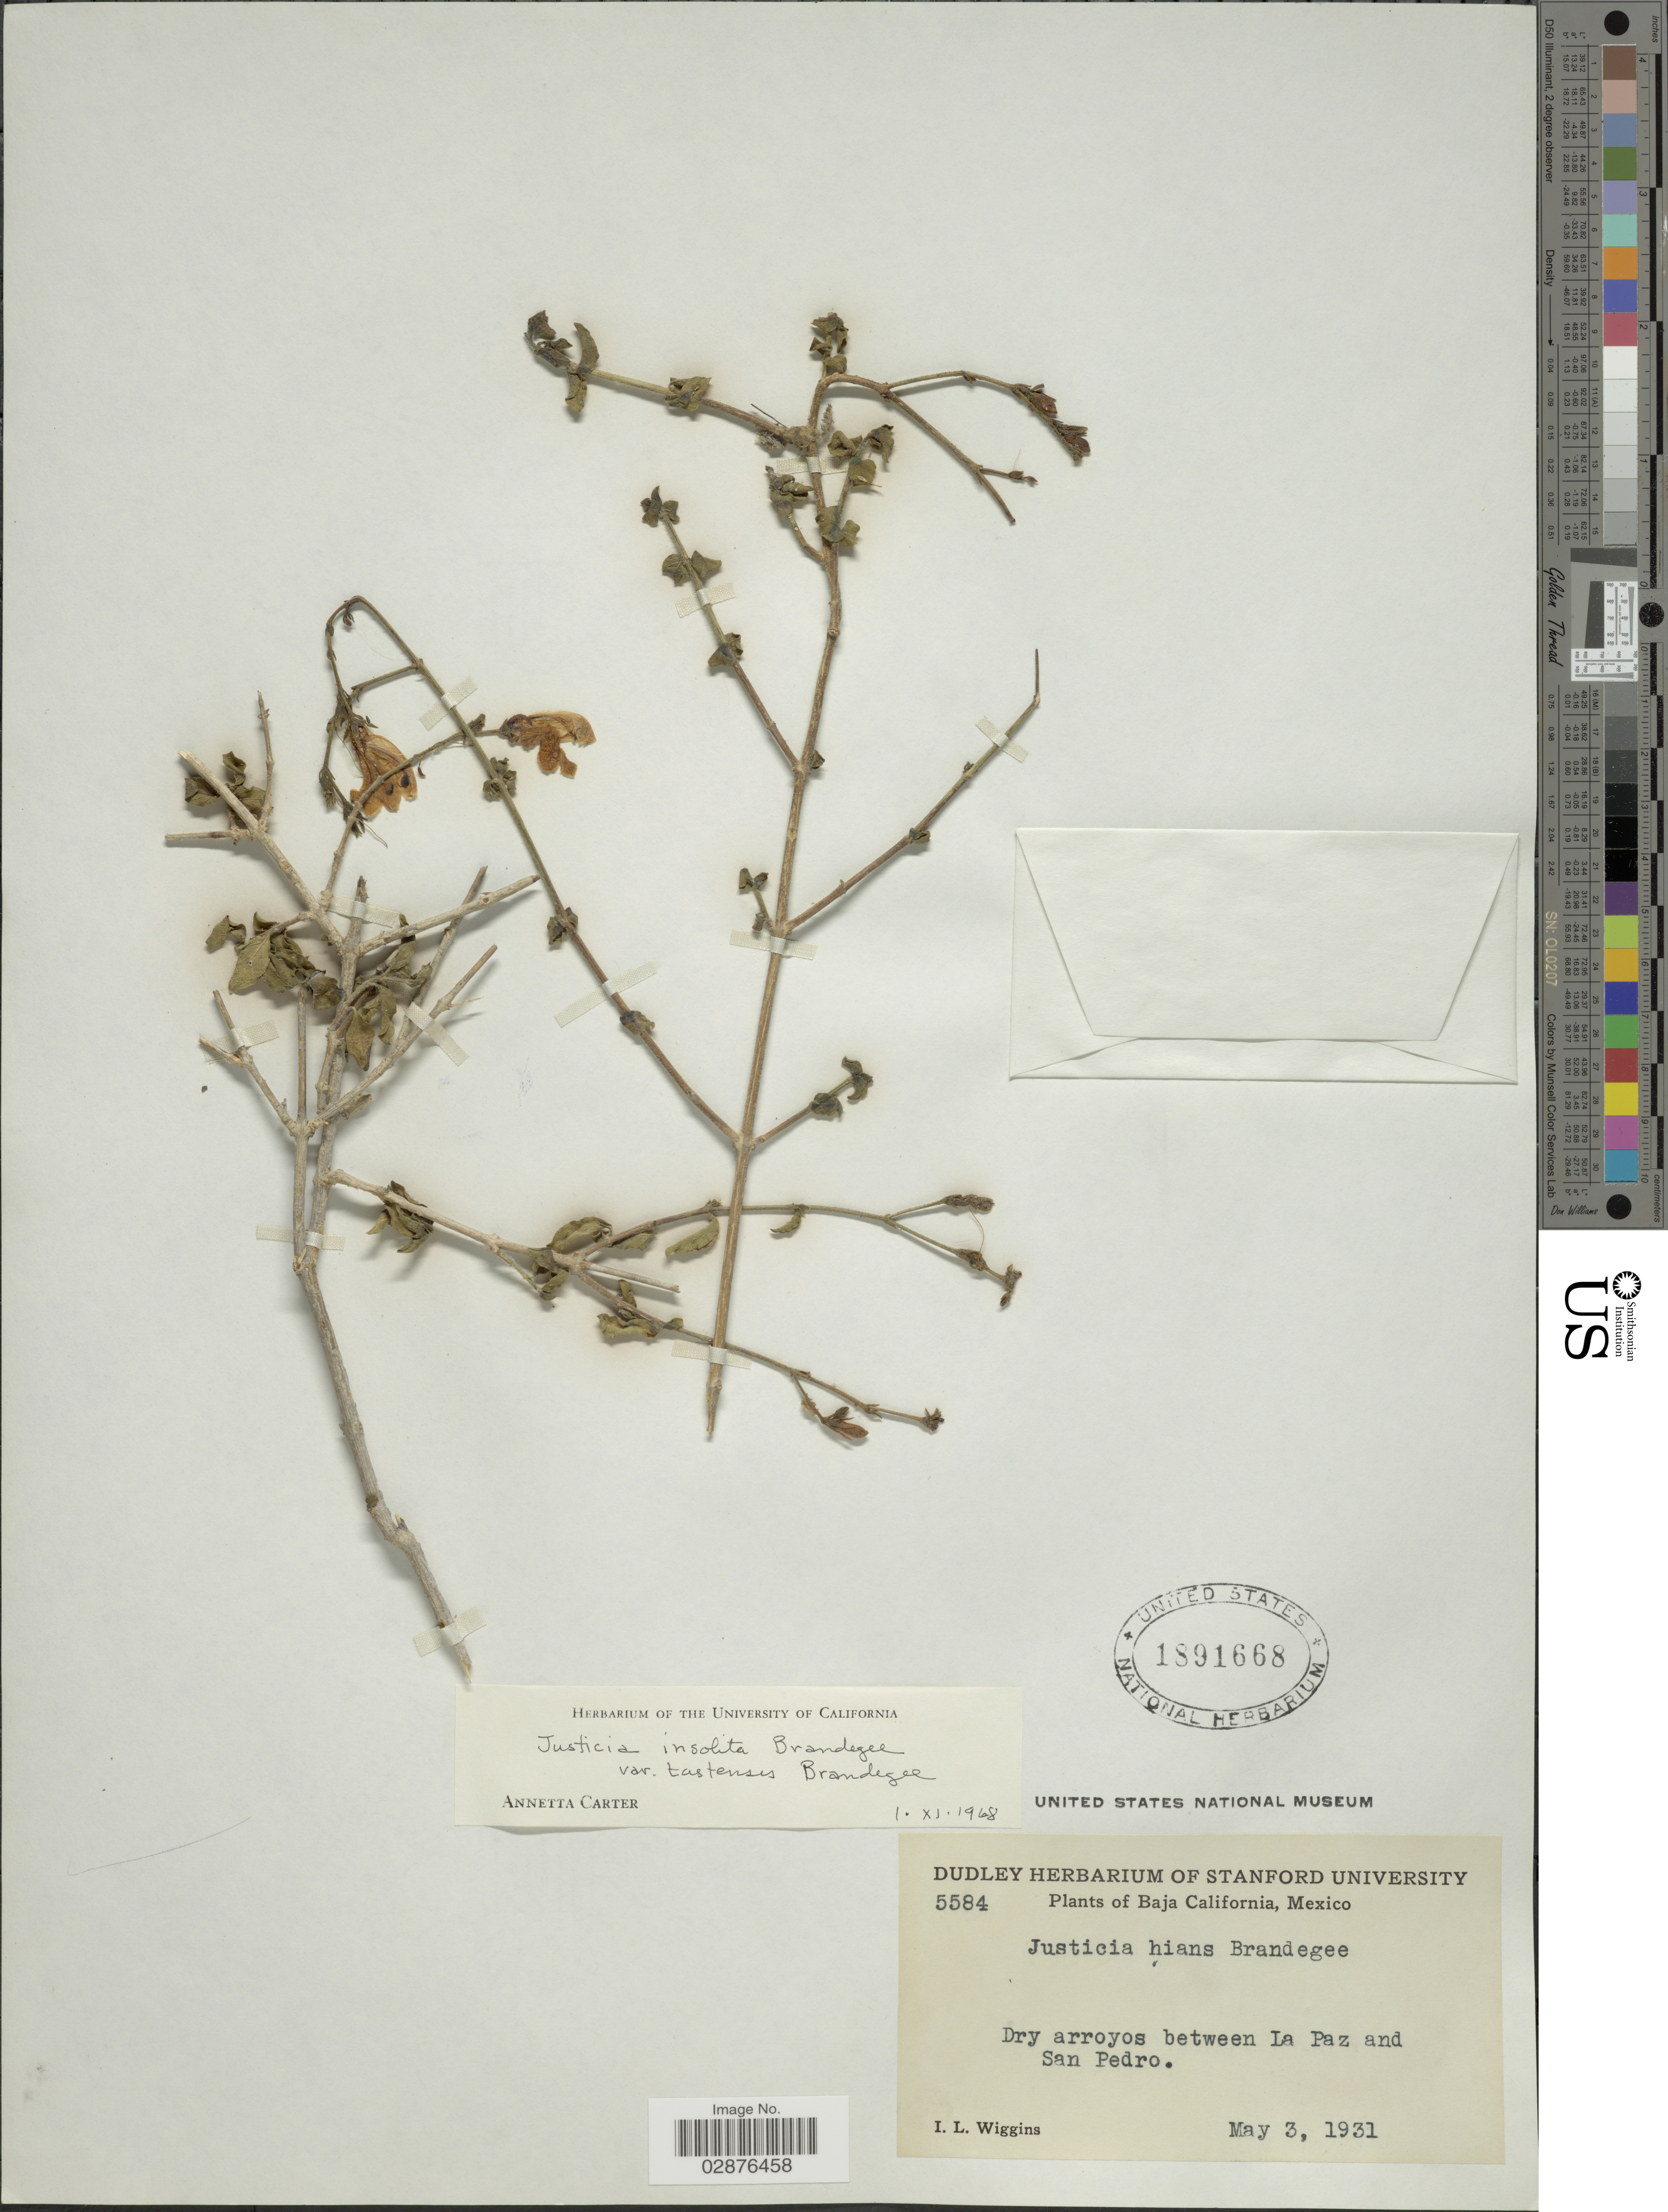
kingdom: Plantae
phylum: Tracheophyta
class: Magnoliopsida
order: Lamiales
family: Acanthaceae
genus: Justicia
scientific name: Justicia insolita var. tastensis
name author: Brandegee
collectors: I. L. Wiggins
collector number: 5584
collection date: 1931-05-03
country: Mexico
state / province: Baja California Sur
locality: Dry arroyos between La Paz and San Pedro.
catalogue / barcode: US 1891668